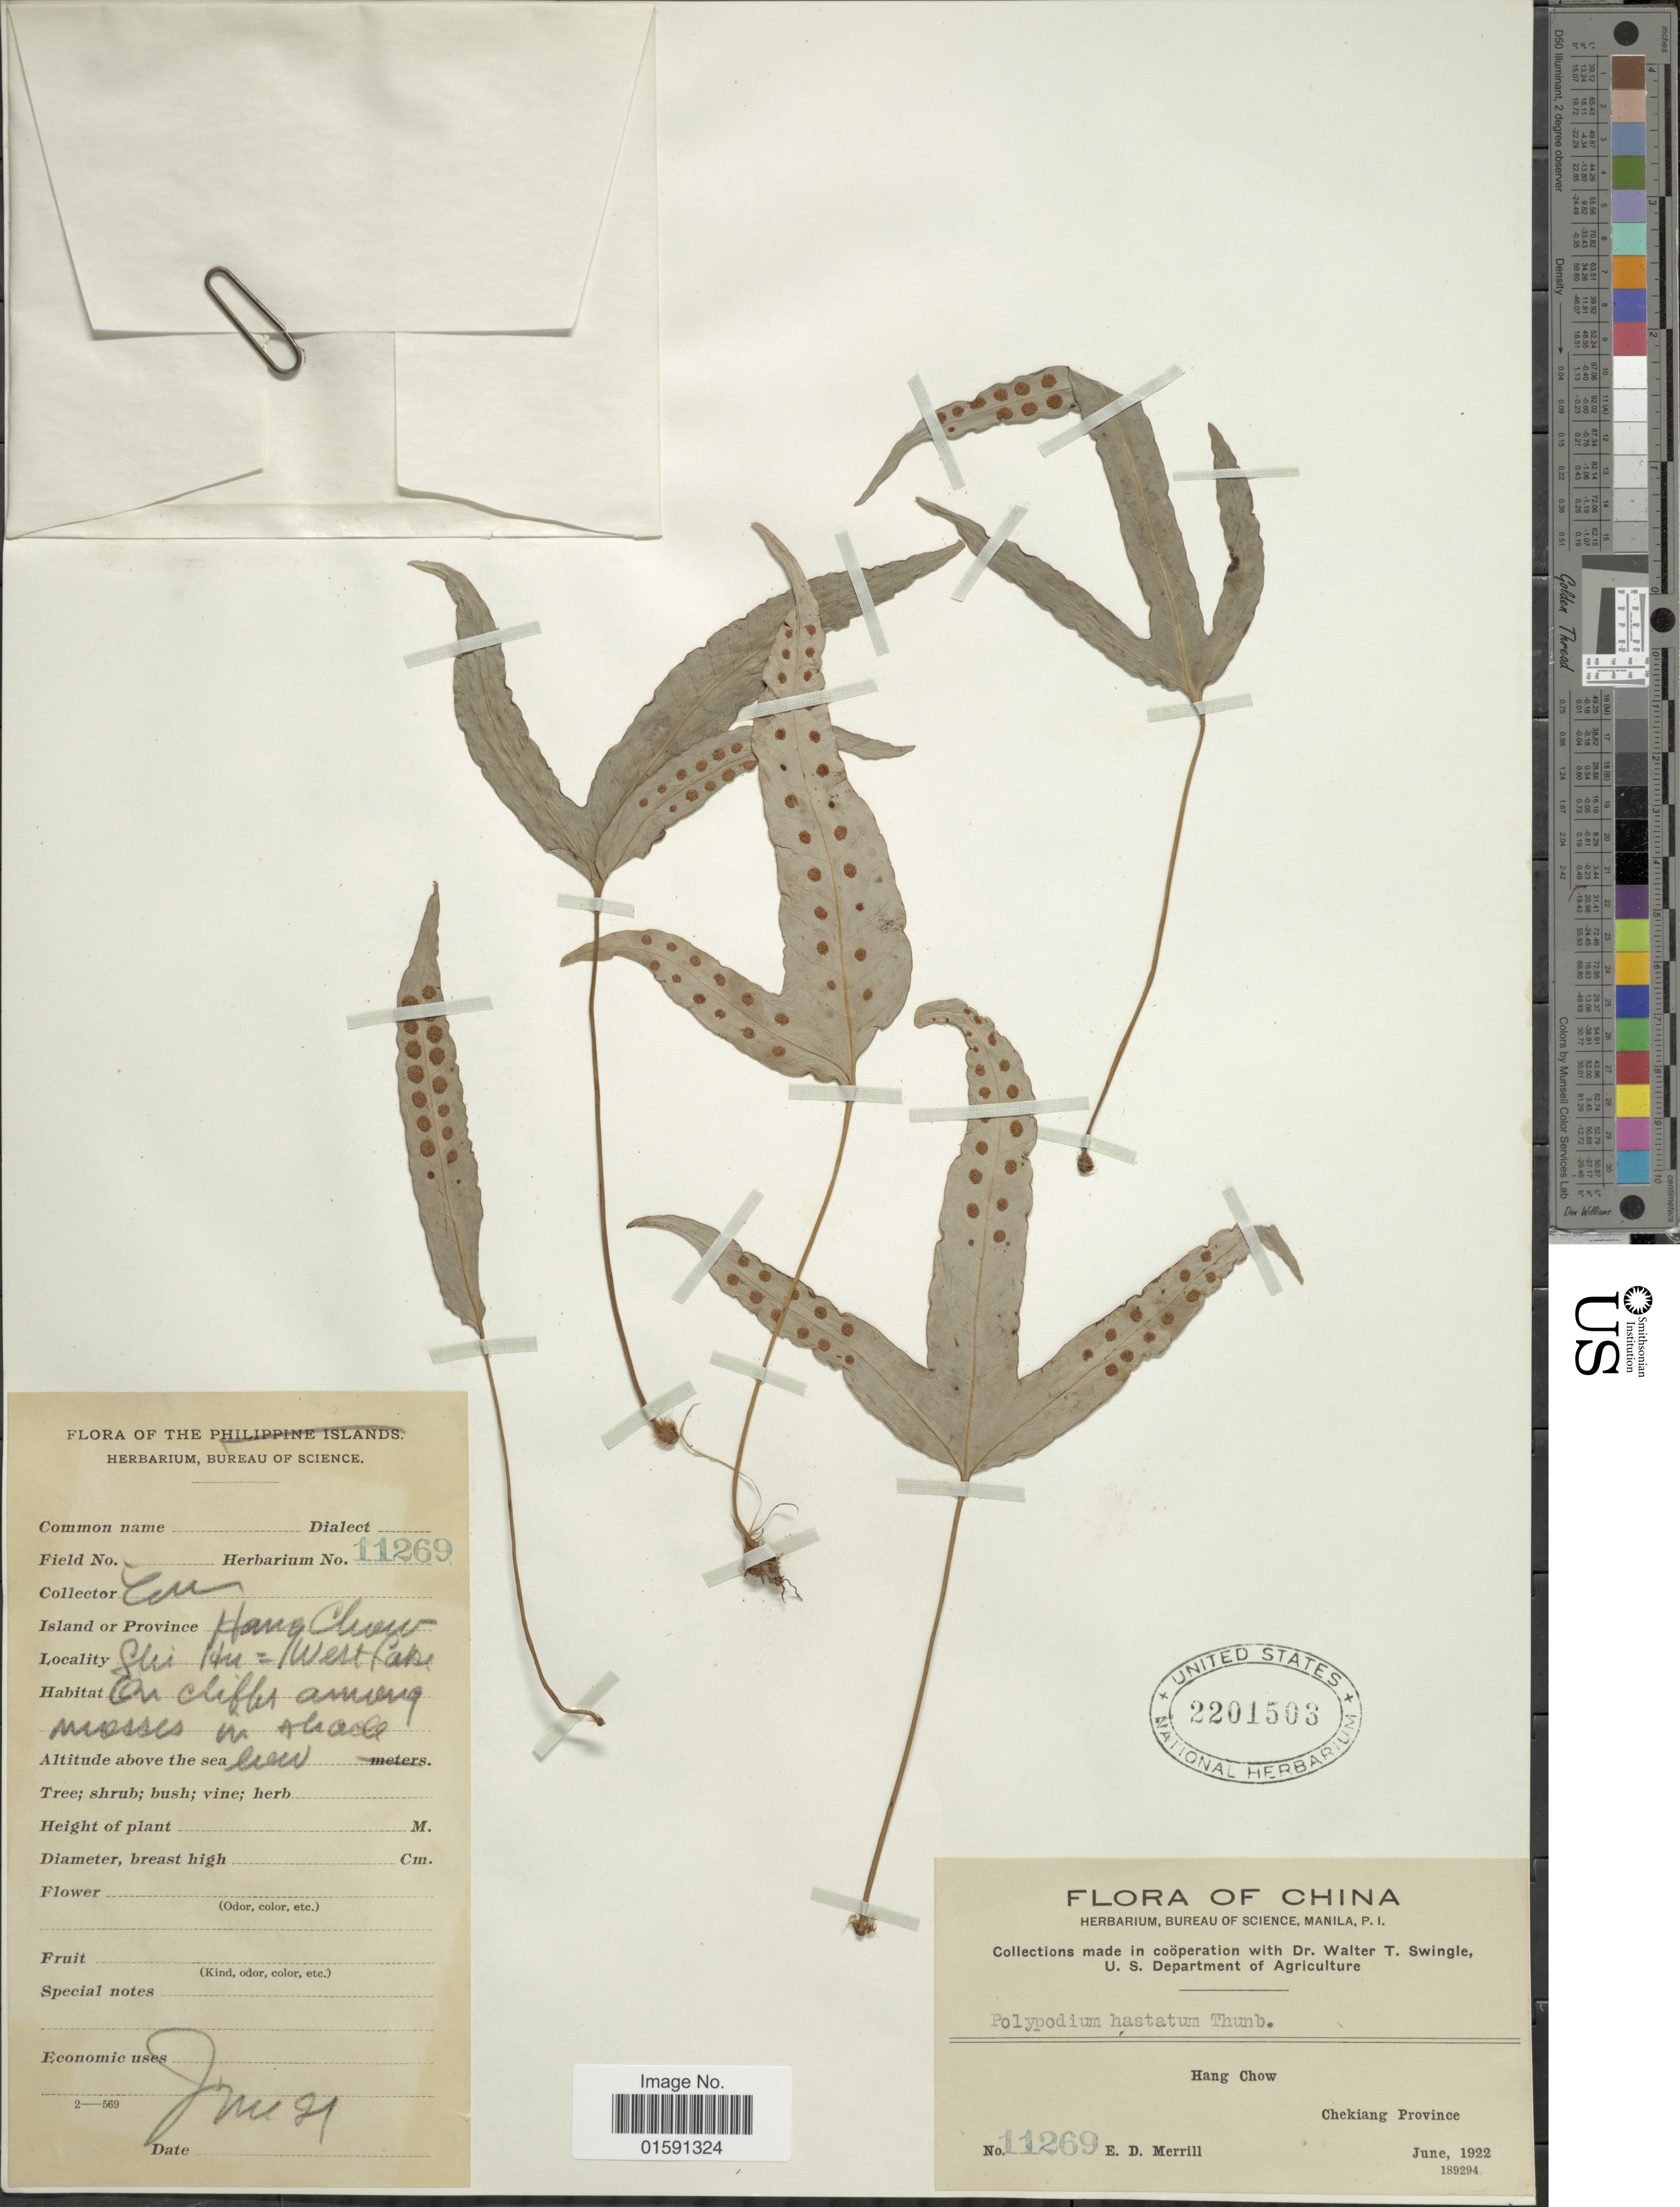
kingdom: Plantae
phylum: Tracheophyta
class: Polypodiopsida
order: Polypodiales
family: Polypodiaceae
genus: Selliguea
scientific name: Selliguea hastata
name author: (Thunb.) Fraser-Jenk.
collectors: E. D. Merrill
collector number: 11269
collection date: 1922-06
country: China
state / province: Zhejiang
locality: Hang Chow, Chekiang Province. Slu Hu, West Lake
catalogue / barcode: US 2201503